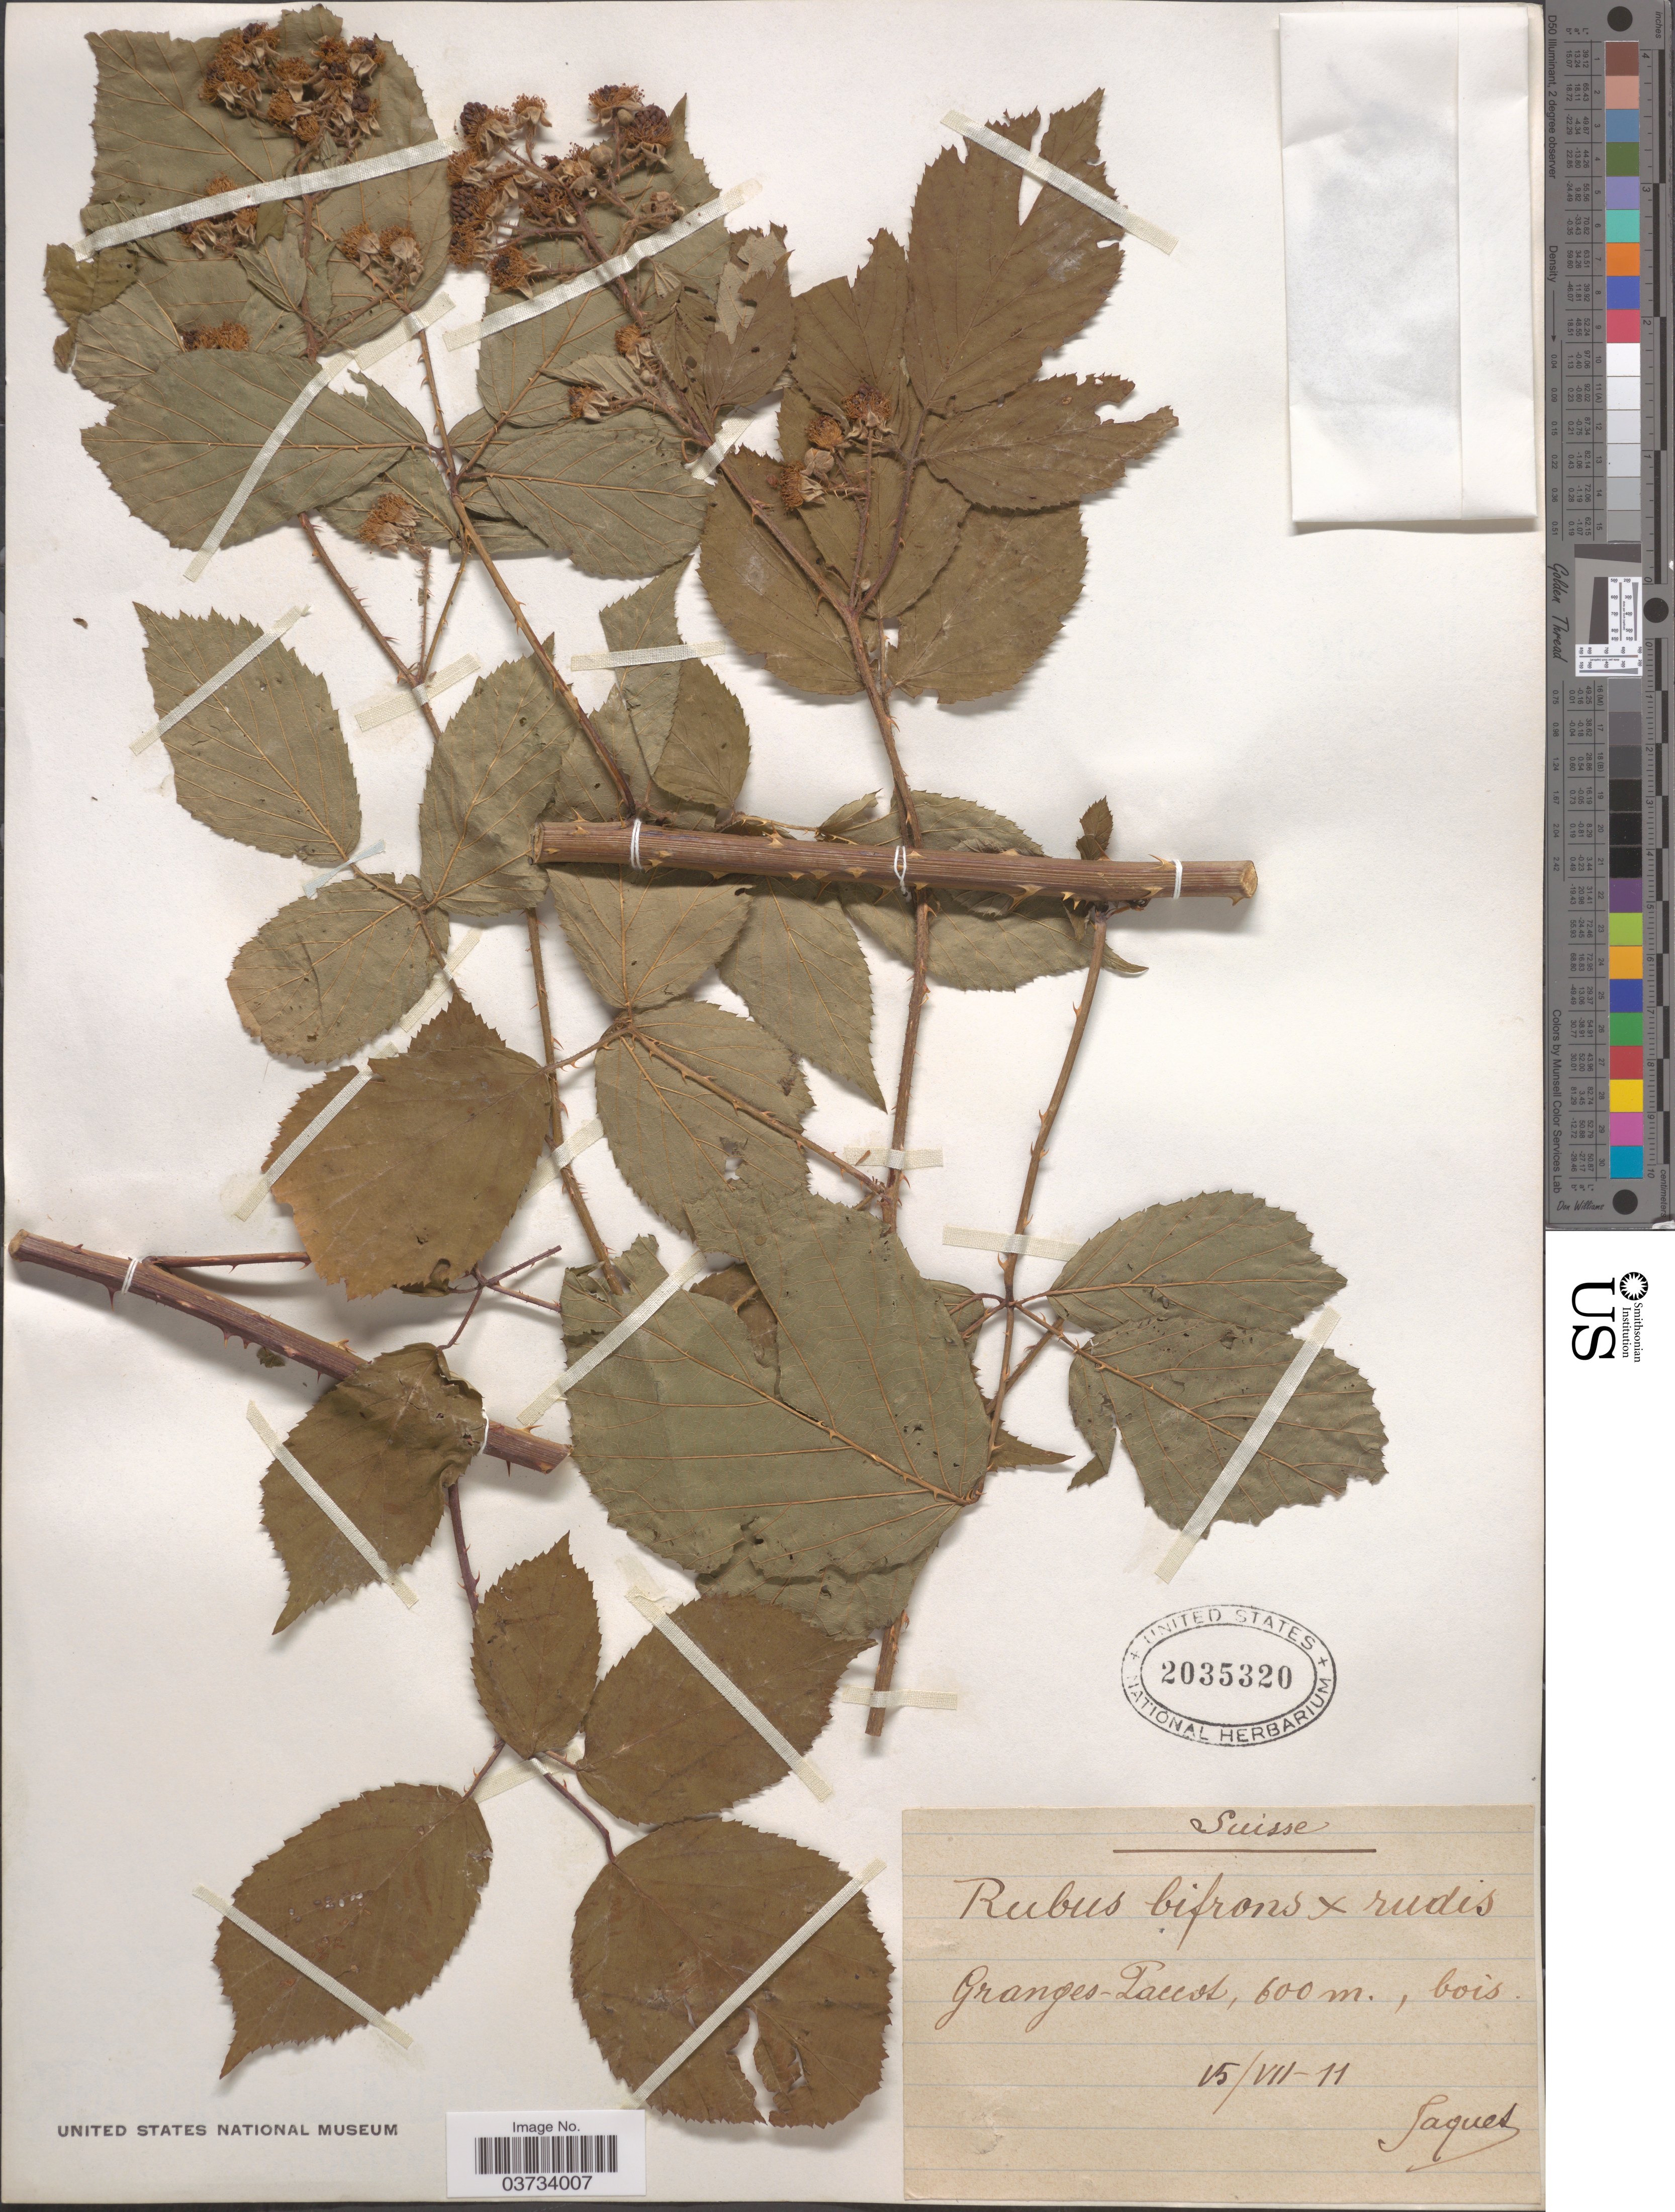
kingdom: Plantae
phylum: Tracheophyta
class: Magnoliopsida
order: Rosales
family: Rosaceae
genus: Rubus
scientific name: Rubus bifrons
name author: Vest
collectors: -. Jaquet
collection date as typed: Transcribed d/m/y: 15/7/11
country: Switzerland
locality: Suisse. Granges-Paccot.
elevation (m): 600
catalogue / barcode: US 2035320